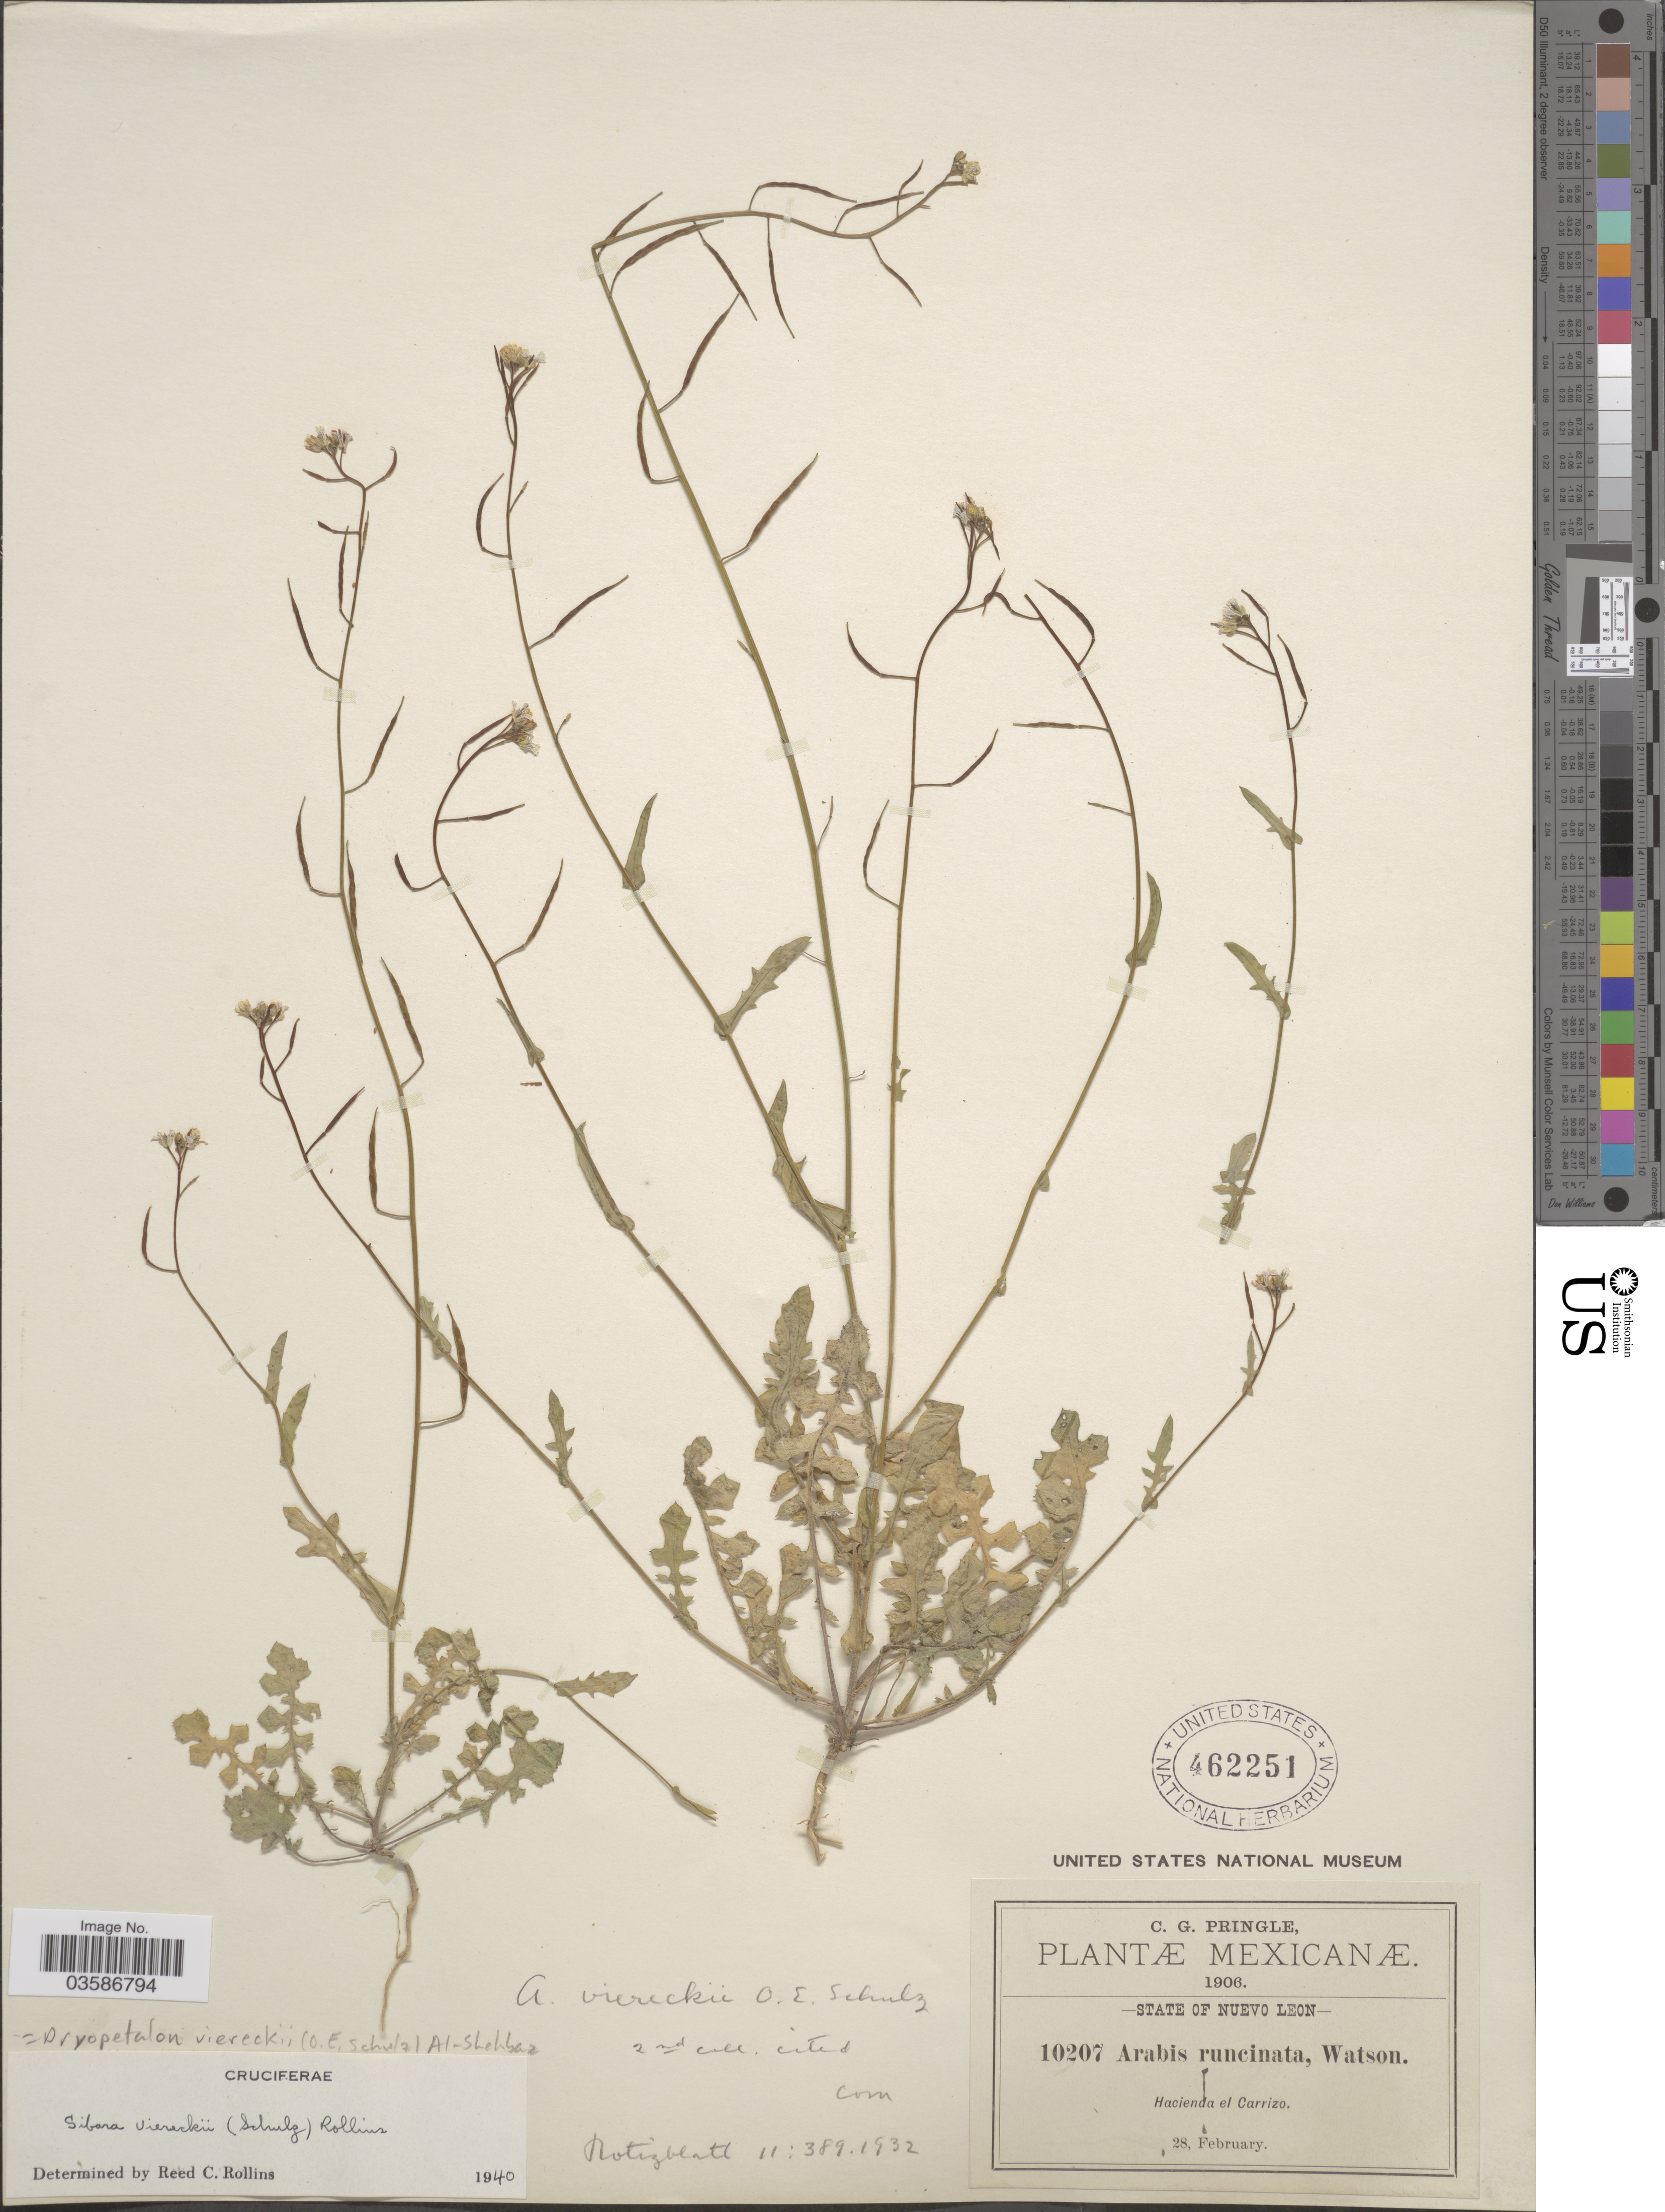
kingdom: Plantae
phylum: Tracheophyta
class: Magnoliopsida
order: Brassicales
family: Brassicaceae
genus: Dryopetalon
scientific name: Dryopetalon viereckii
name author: (O.E. Schulz) Al-Shehbaz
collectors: C. G. Pringle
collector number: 10207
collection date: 1906-02-28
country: Mexico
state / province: Nuevo León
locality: Mexicanœ. Hacienda el Carrizo.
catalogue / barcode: US 462251